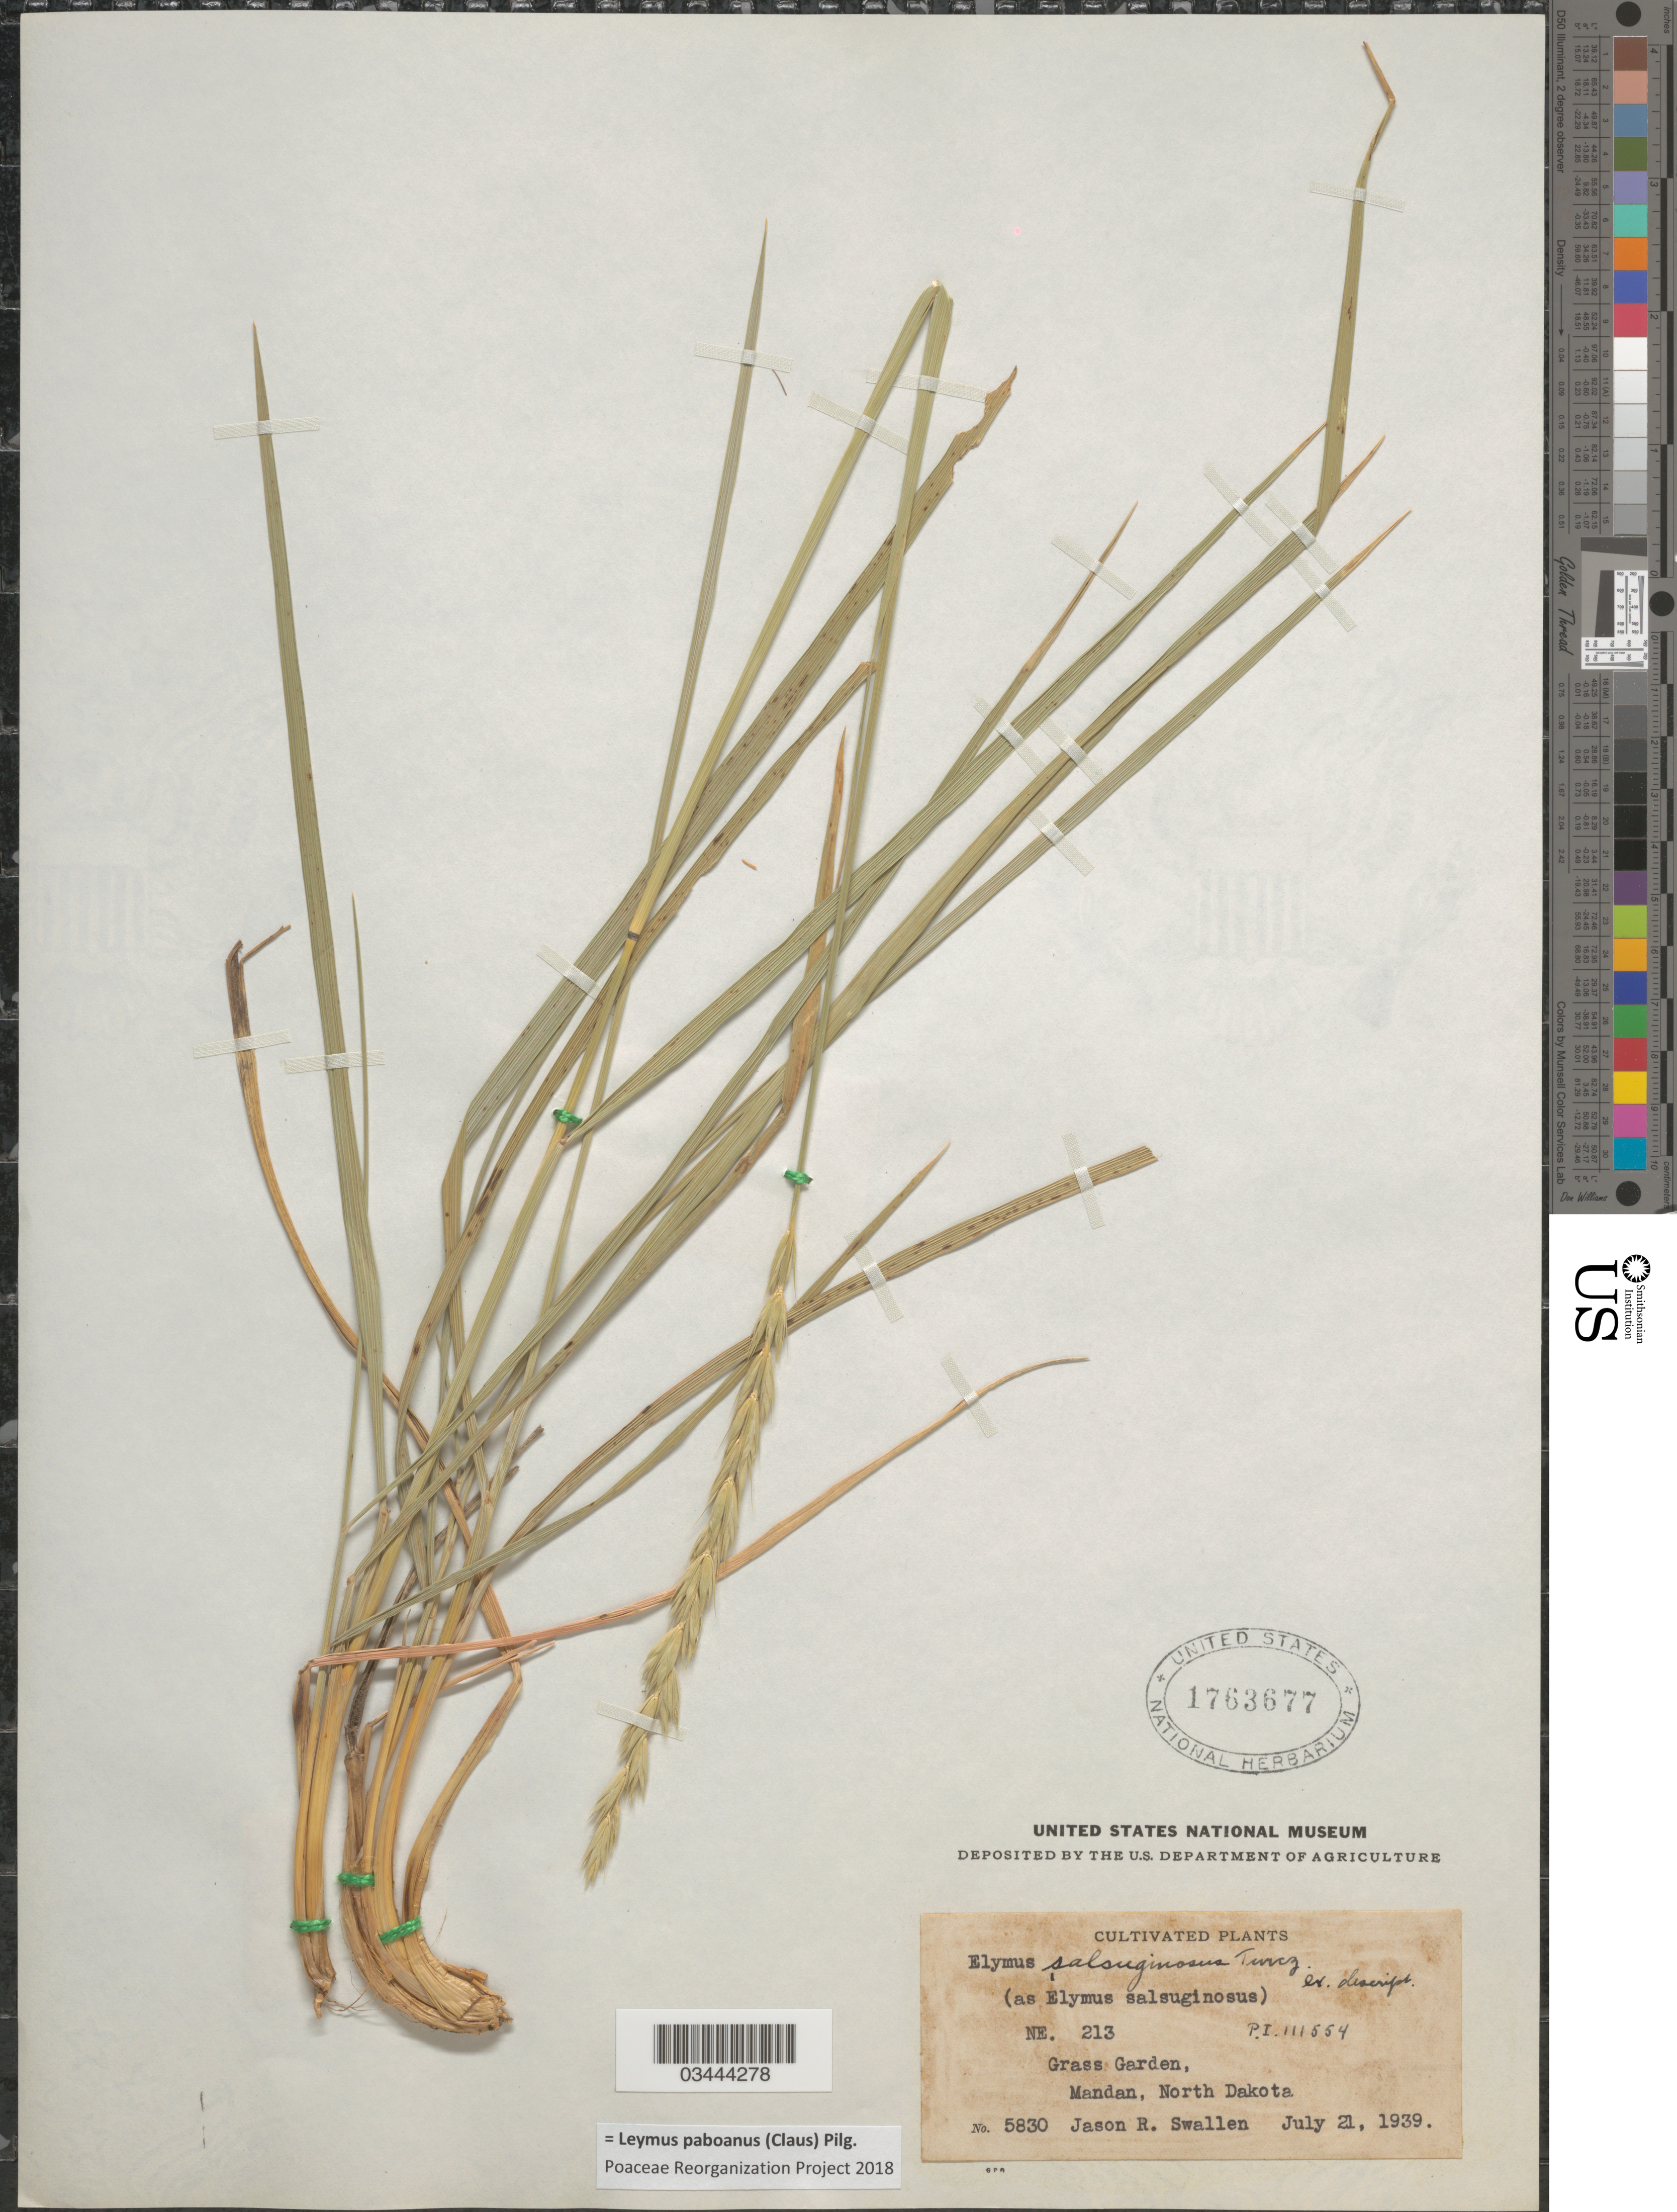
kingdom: Plantae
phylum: Tracheophyta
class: Liliopsida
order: Poales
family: Poaceae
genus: Leymus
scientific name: Leymus paboanus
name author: (Claus) Pilg.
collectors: J. R. Swallen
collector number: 5830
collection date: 1939-07-21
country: United States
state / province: North Dakota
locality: Grass Garden, Mandan.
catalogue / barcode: US 1763677